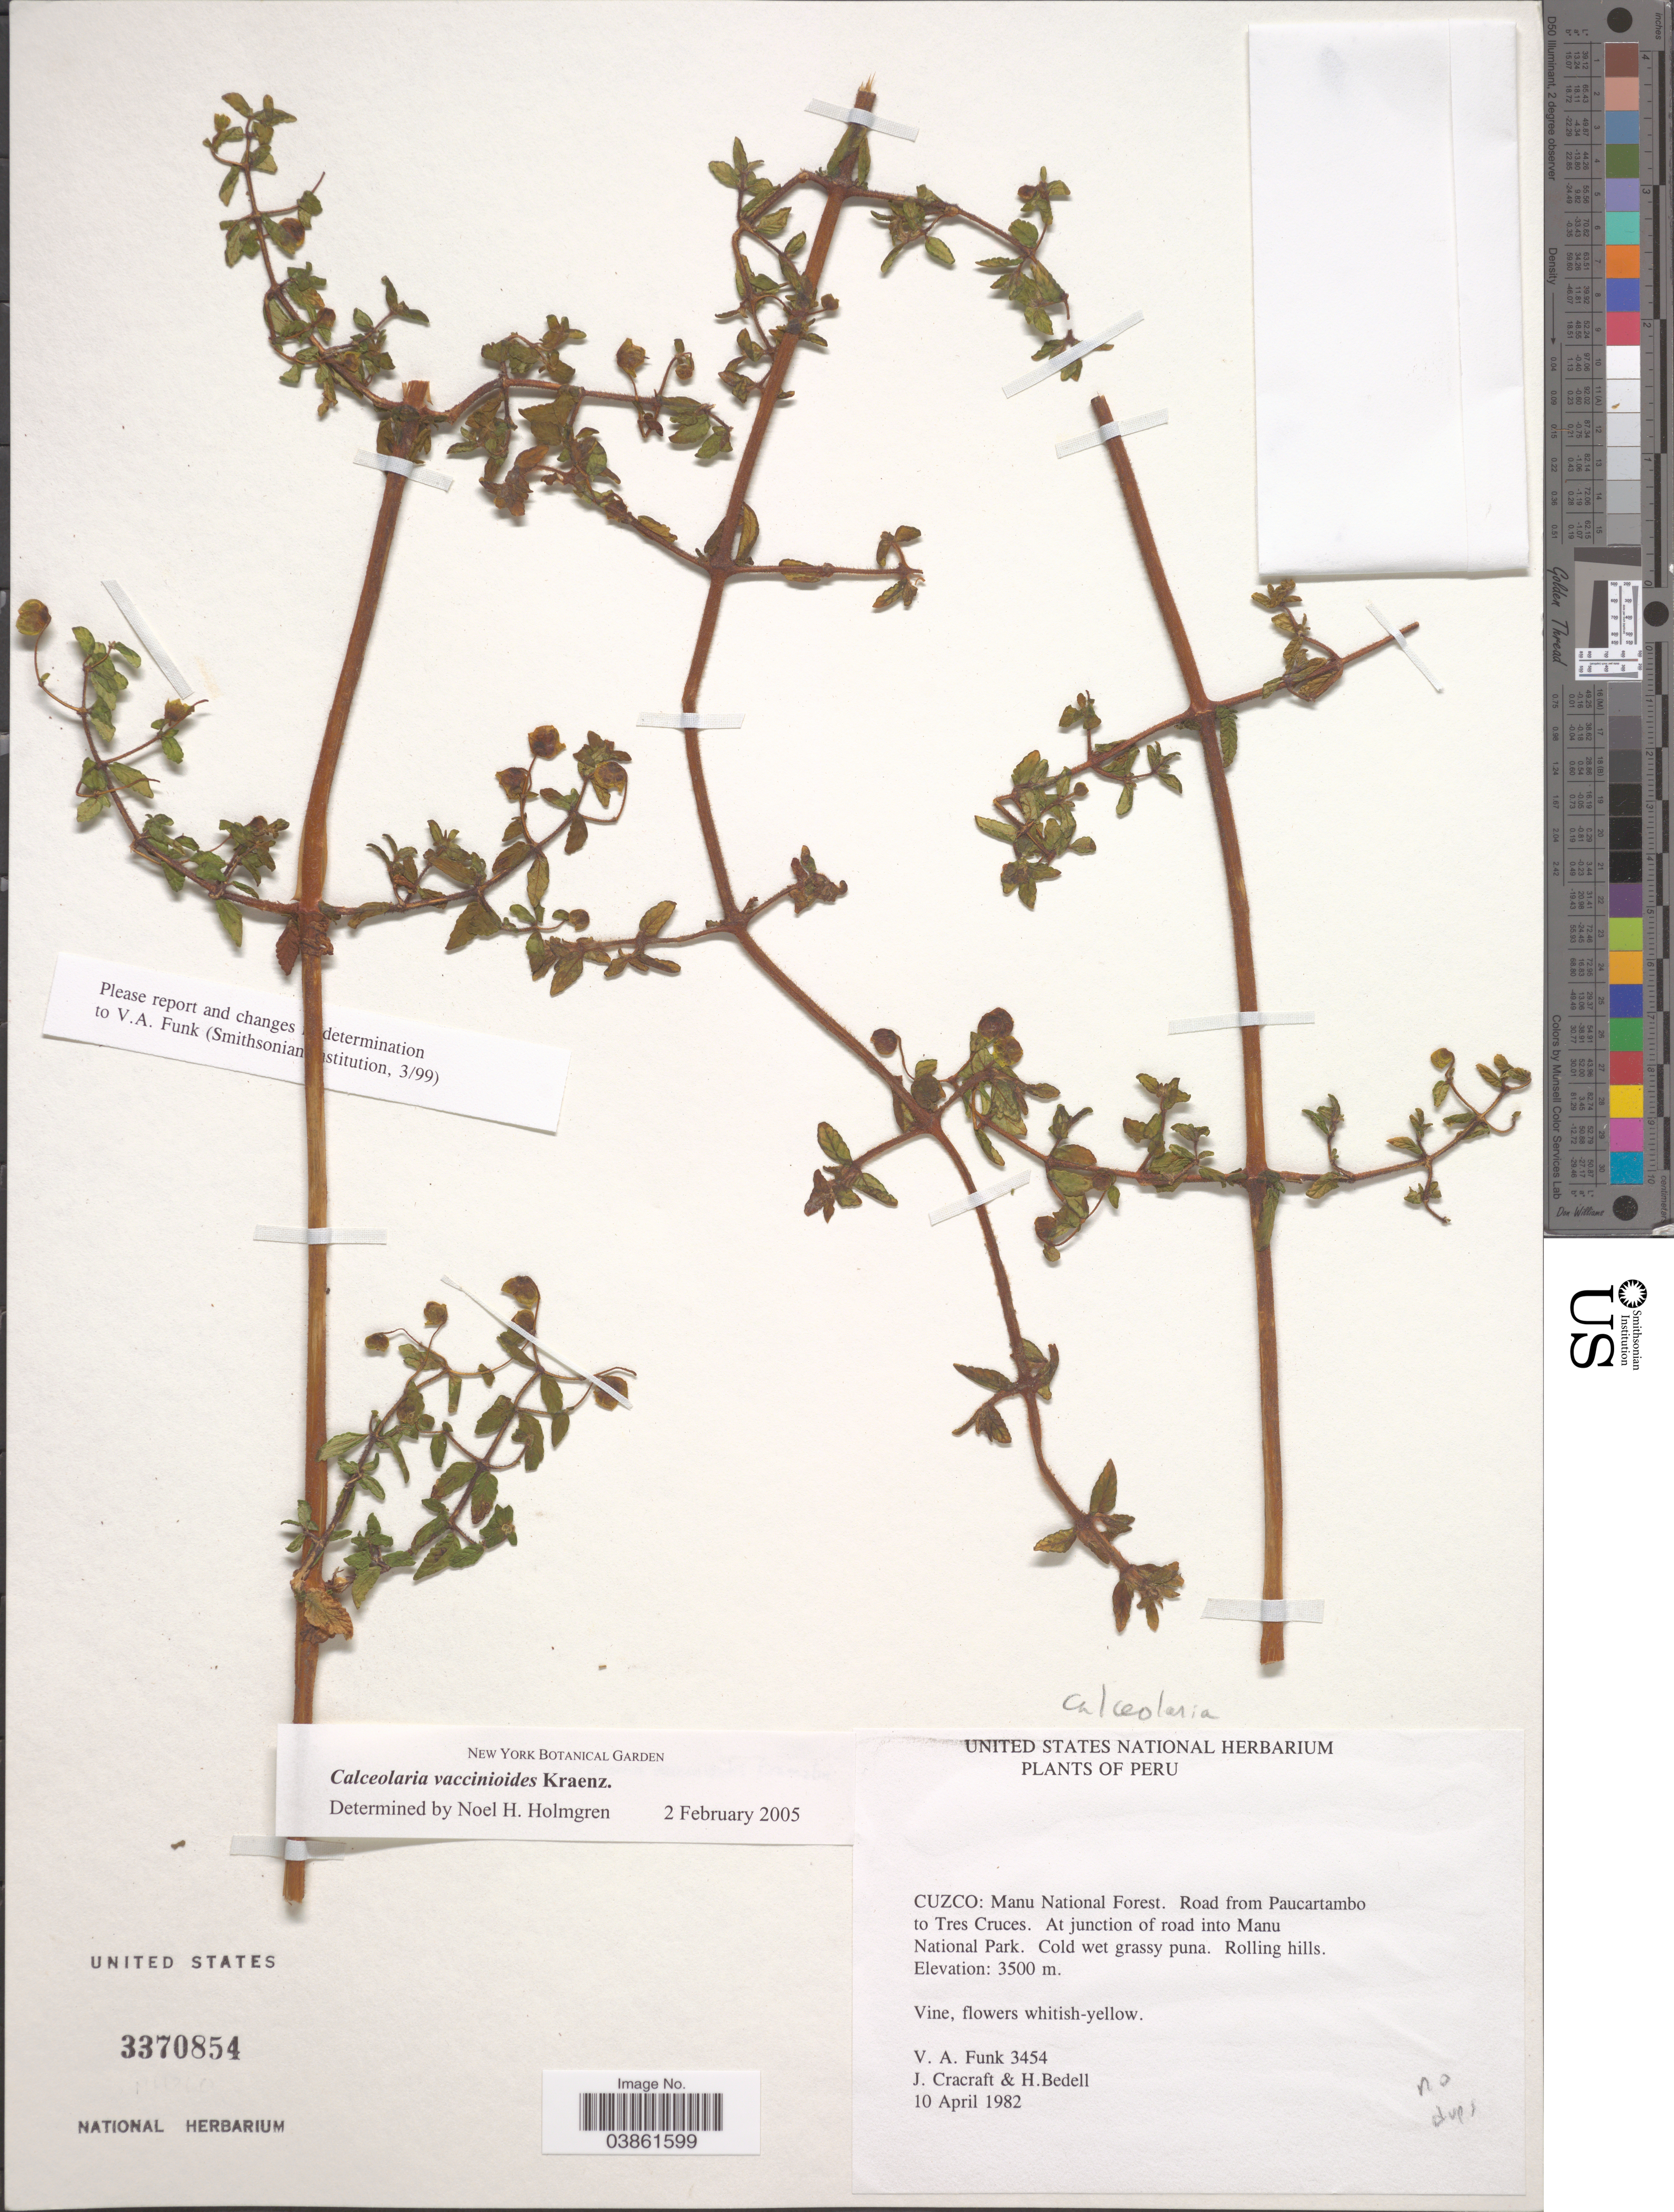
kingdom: Plantae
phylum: Tracheophyta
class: Magnoliopsida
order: Lamiales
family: Calceolariaceae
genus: Calceolaria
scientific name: Calceolaria vaccinioides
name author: Kraenzl.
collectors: V. Funk, J. L. Cracraft & H. Bedell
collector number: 3454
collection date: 1982-04-10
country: Peru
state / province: Cusco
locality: Cuzco: Manu National Forest. Road from Paucartambo to Tres Cruces. At junction of road into Manu National Park.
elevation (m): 3500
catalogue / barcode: US 3370854